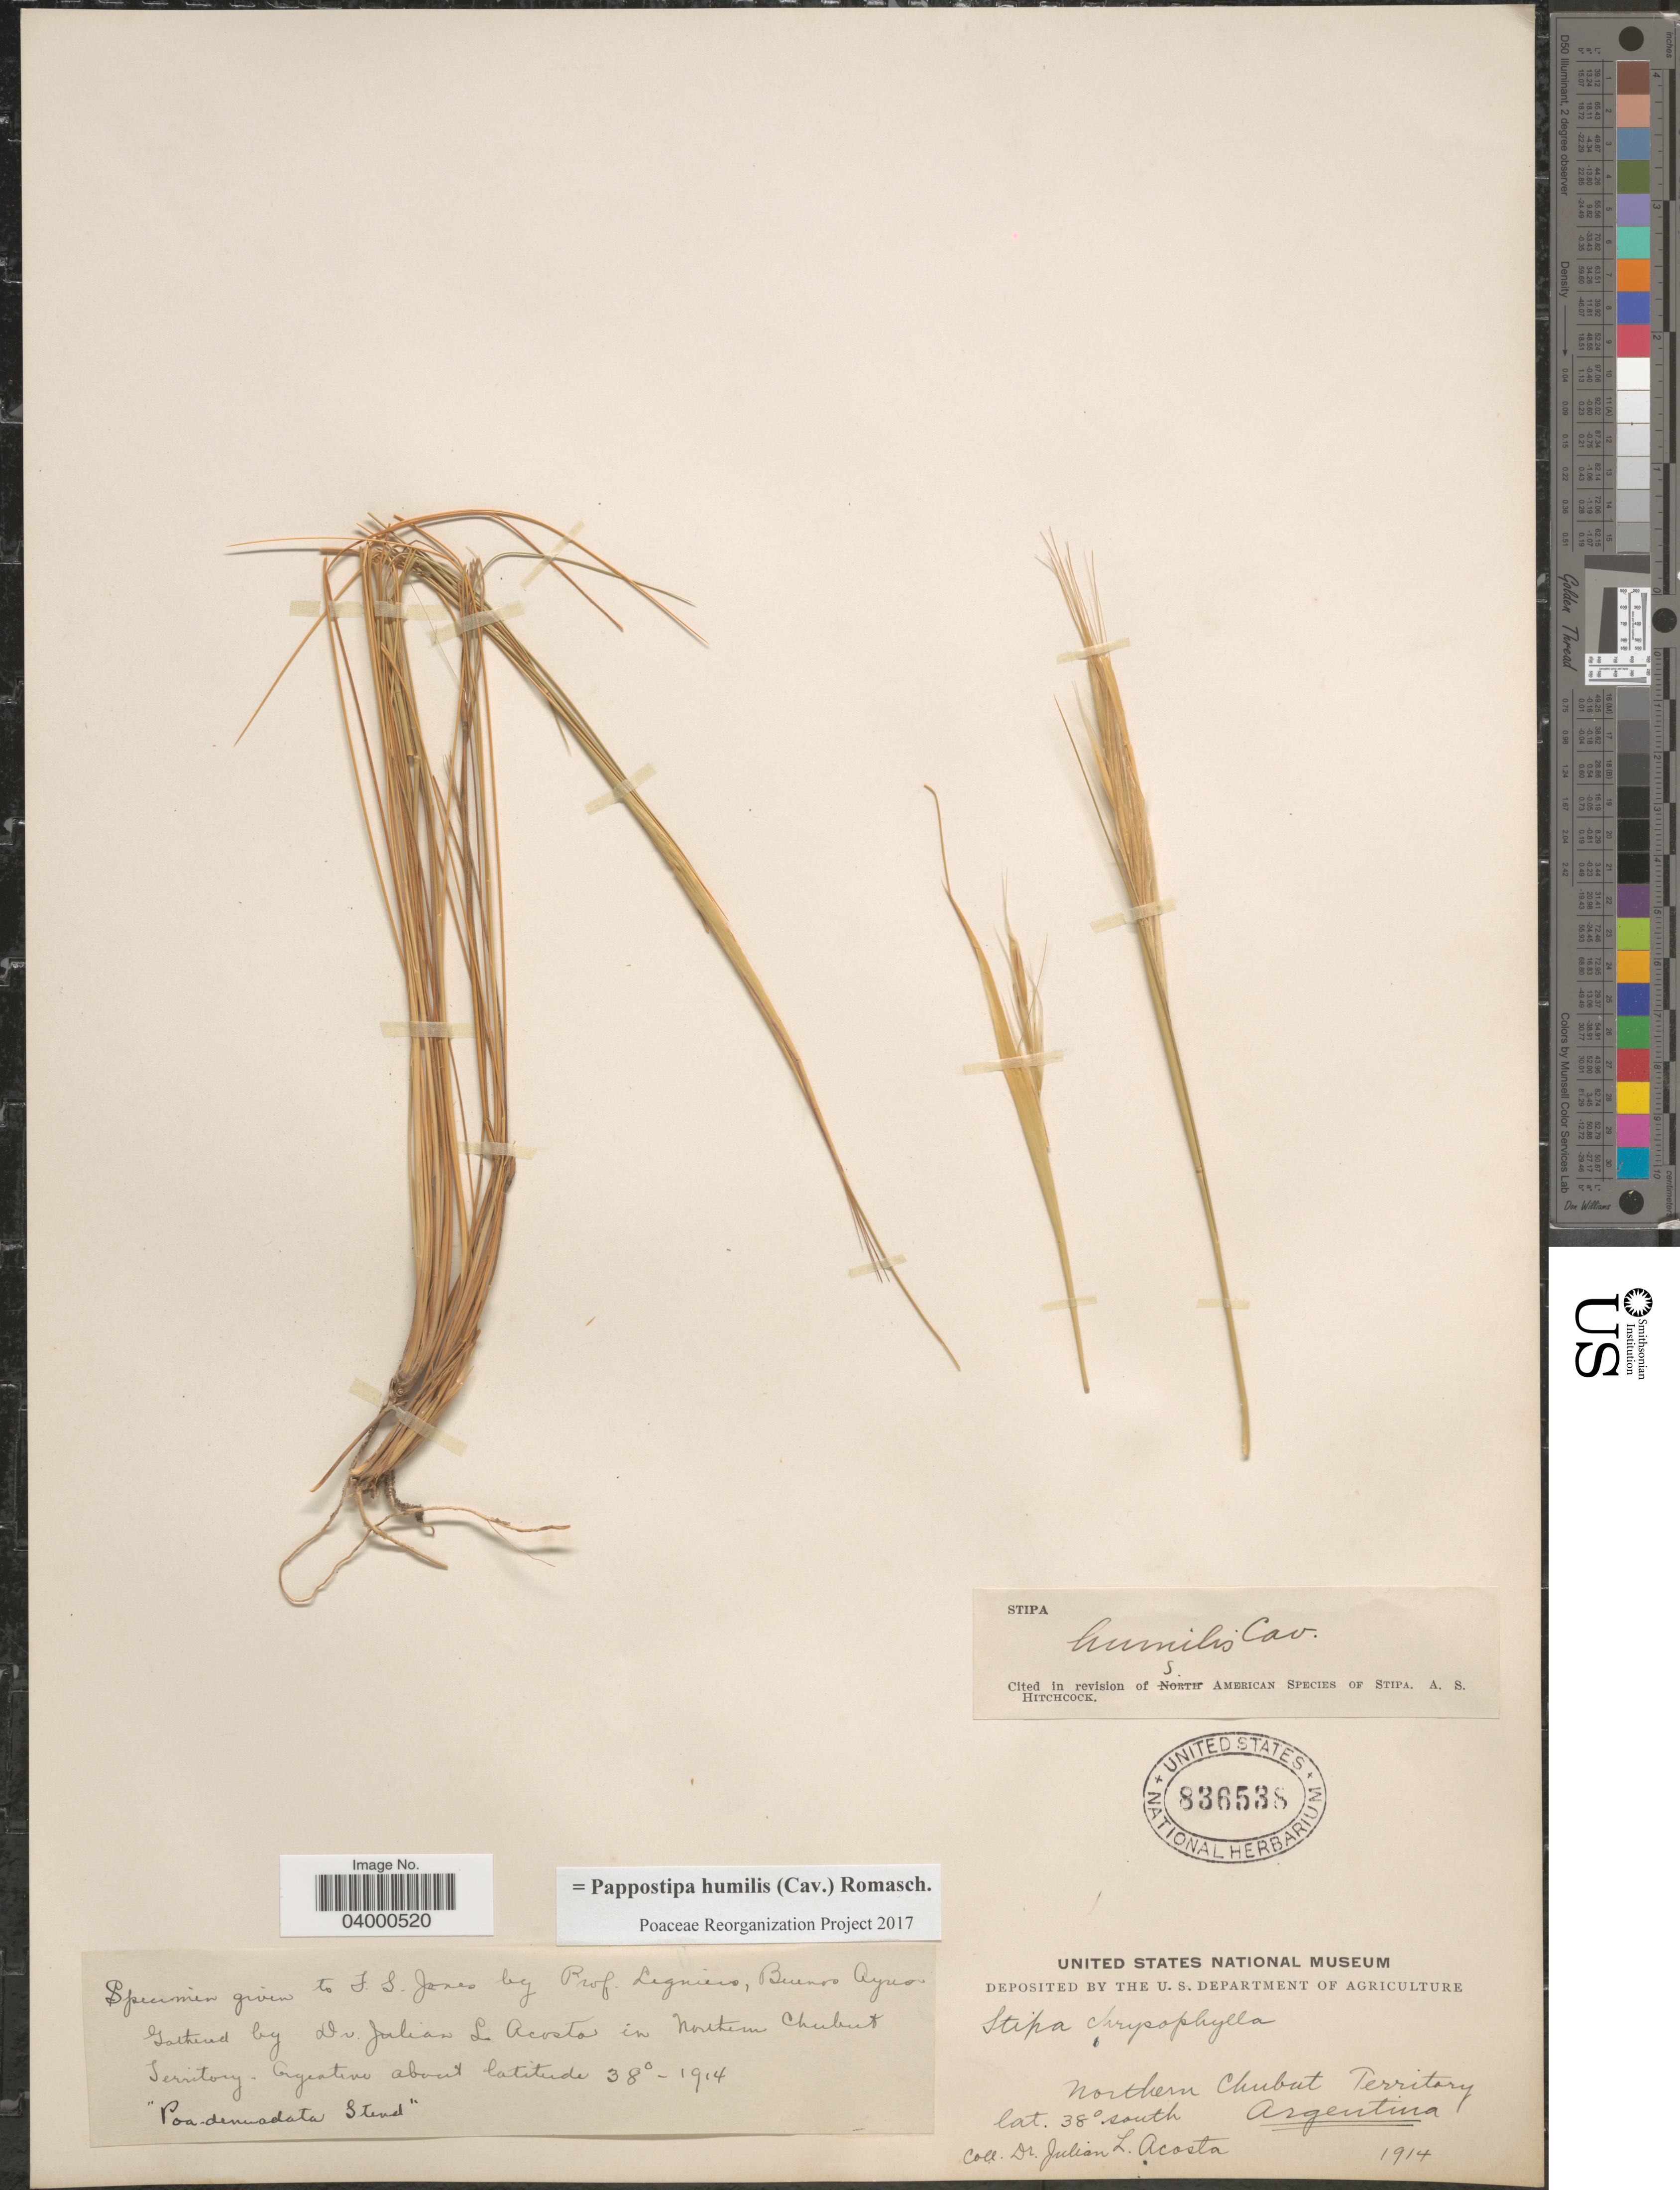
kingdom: Plantae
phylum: Tracheophyta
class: Liliopsida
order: Poales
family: Poaceae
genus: Pappostipa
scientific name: Pappostipa humilis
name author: (Cav.) Romasch.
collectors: J. Acosta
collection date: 1914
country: Argentina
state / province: Chubut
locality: Northern Chubut Territory.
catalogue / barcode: US 836538